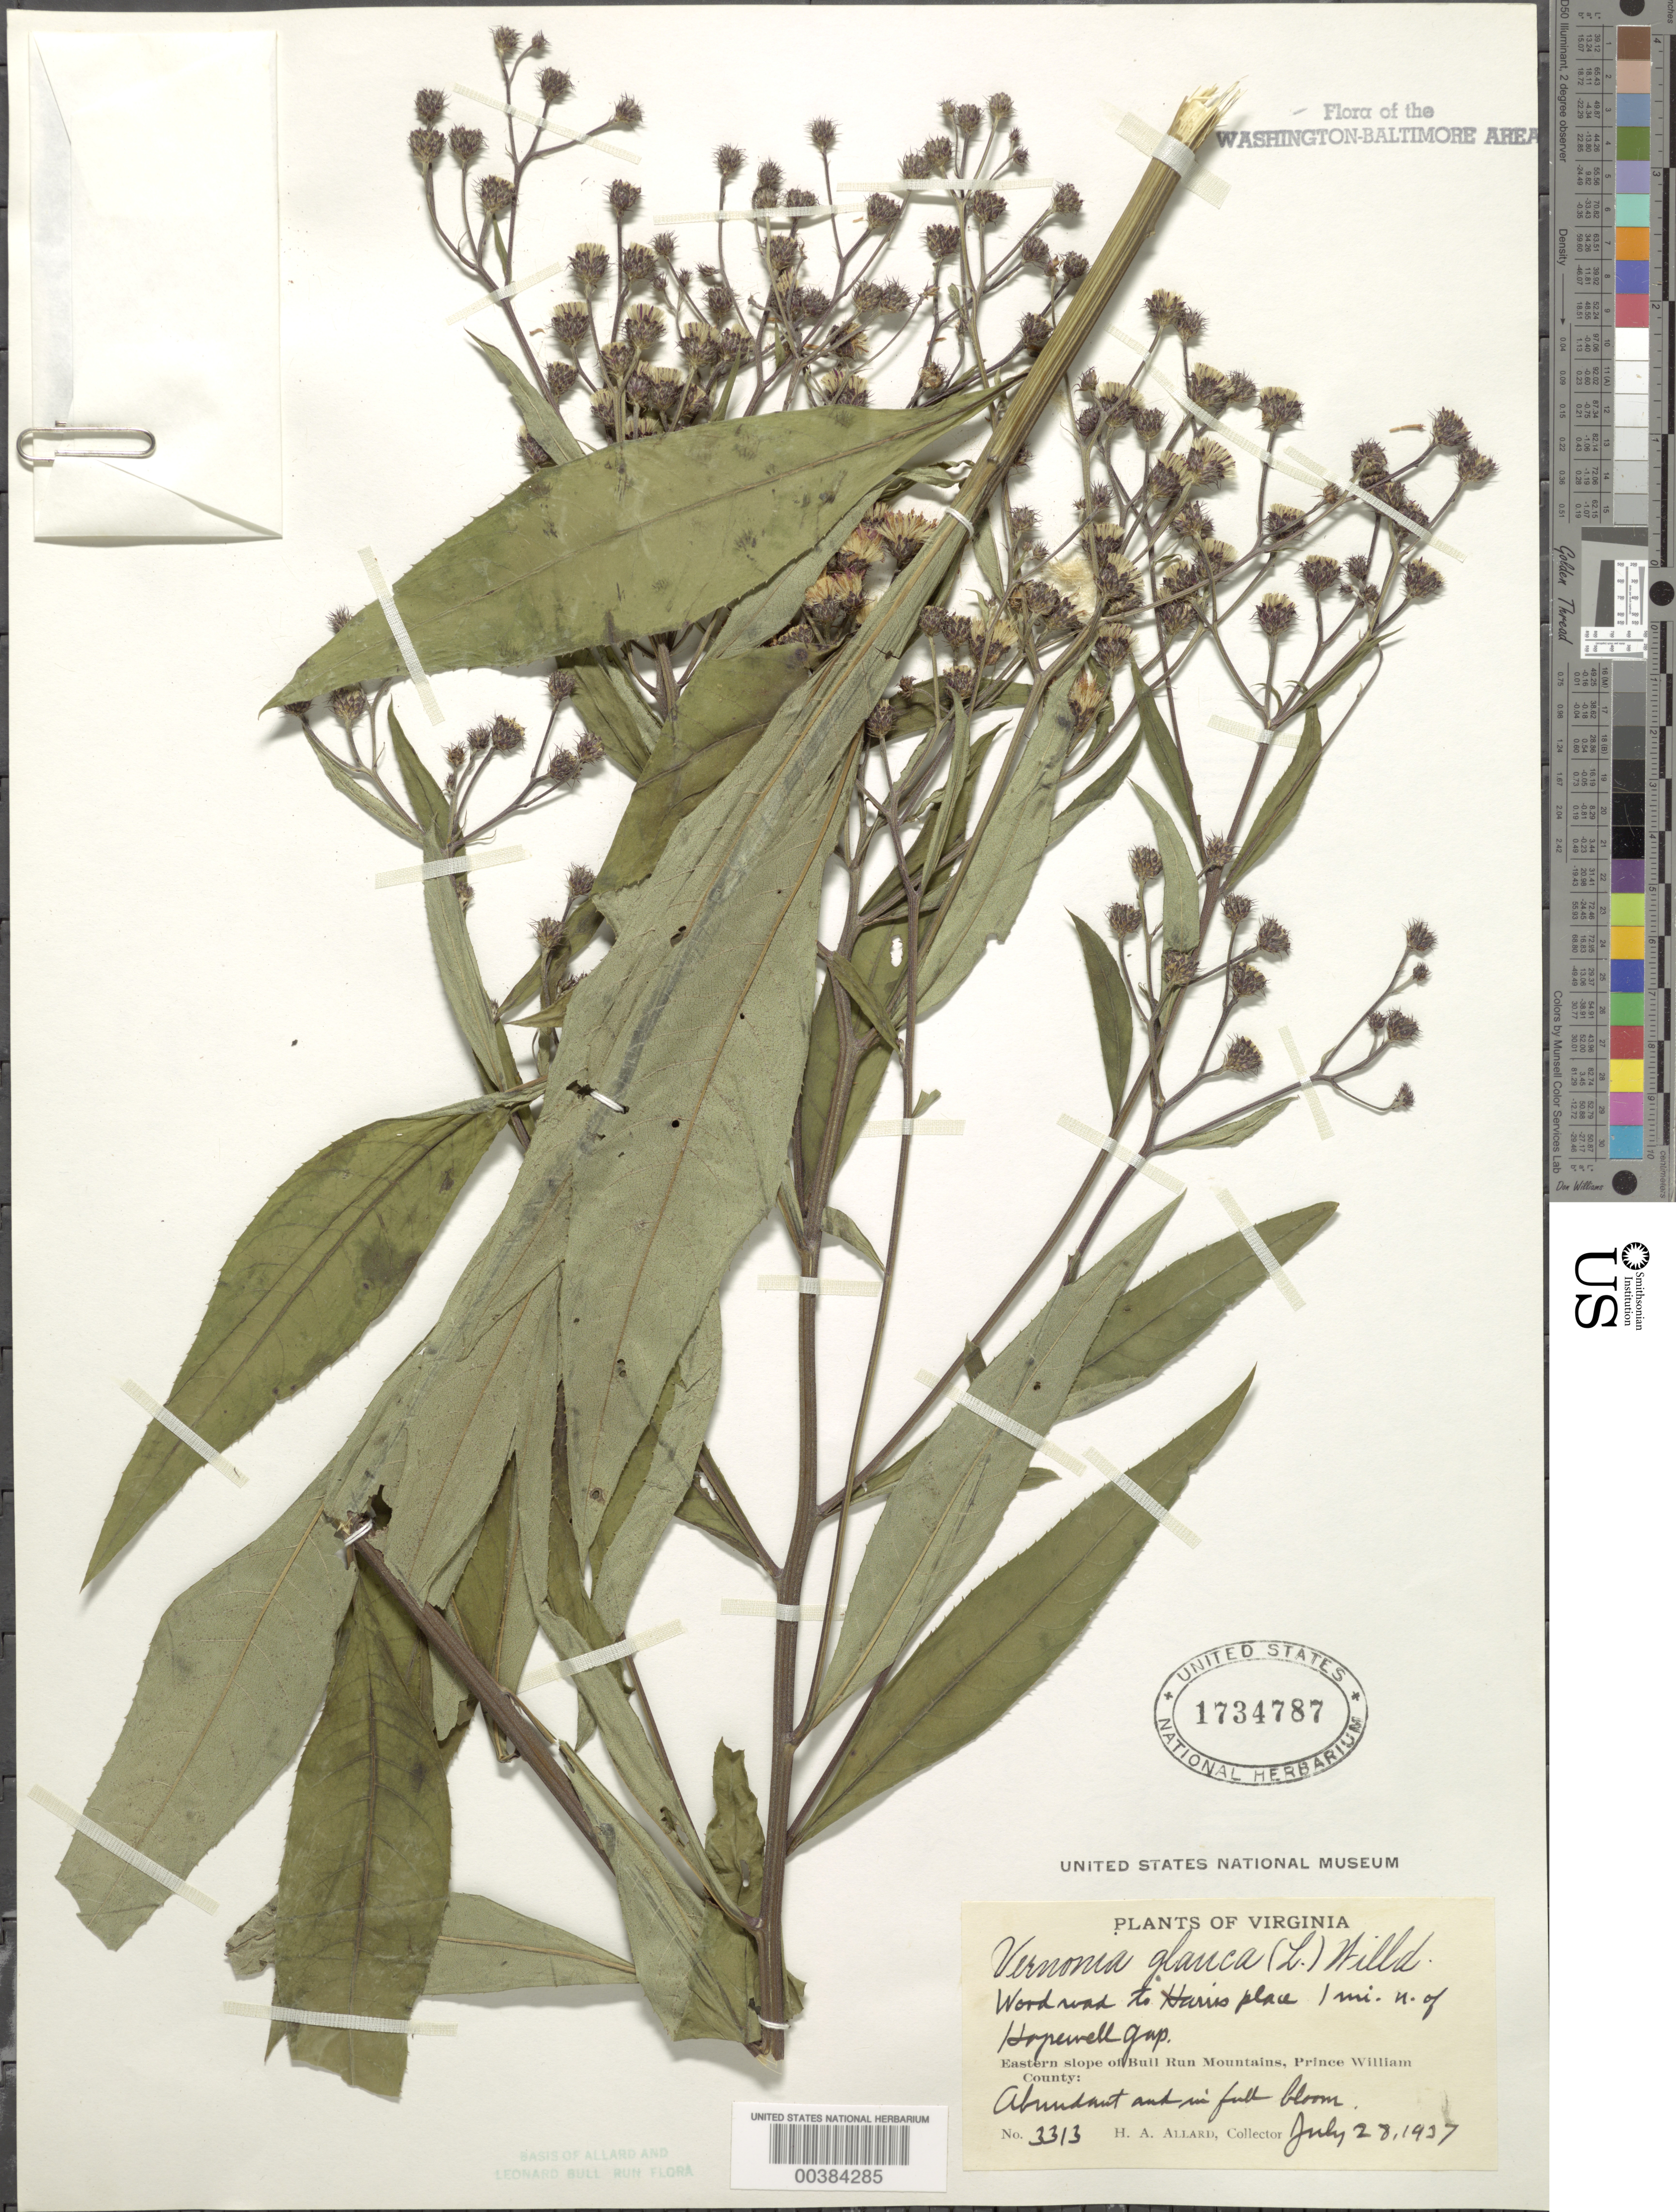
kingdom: Plantae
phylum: Tracheophyta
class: Magnoliopsida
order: Asterales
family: Asteraceae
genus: Vernonia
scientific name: Vernonia glauca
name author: (L.) Willd.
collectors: H. A. Allard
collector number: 3313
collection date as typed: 28 Jul 1937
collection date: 1937-07-28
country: United States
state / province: Virginia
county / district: Prince William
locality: N of Hopewell Gap, Wood Road to Harris place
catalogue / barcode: US 1734787